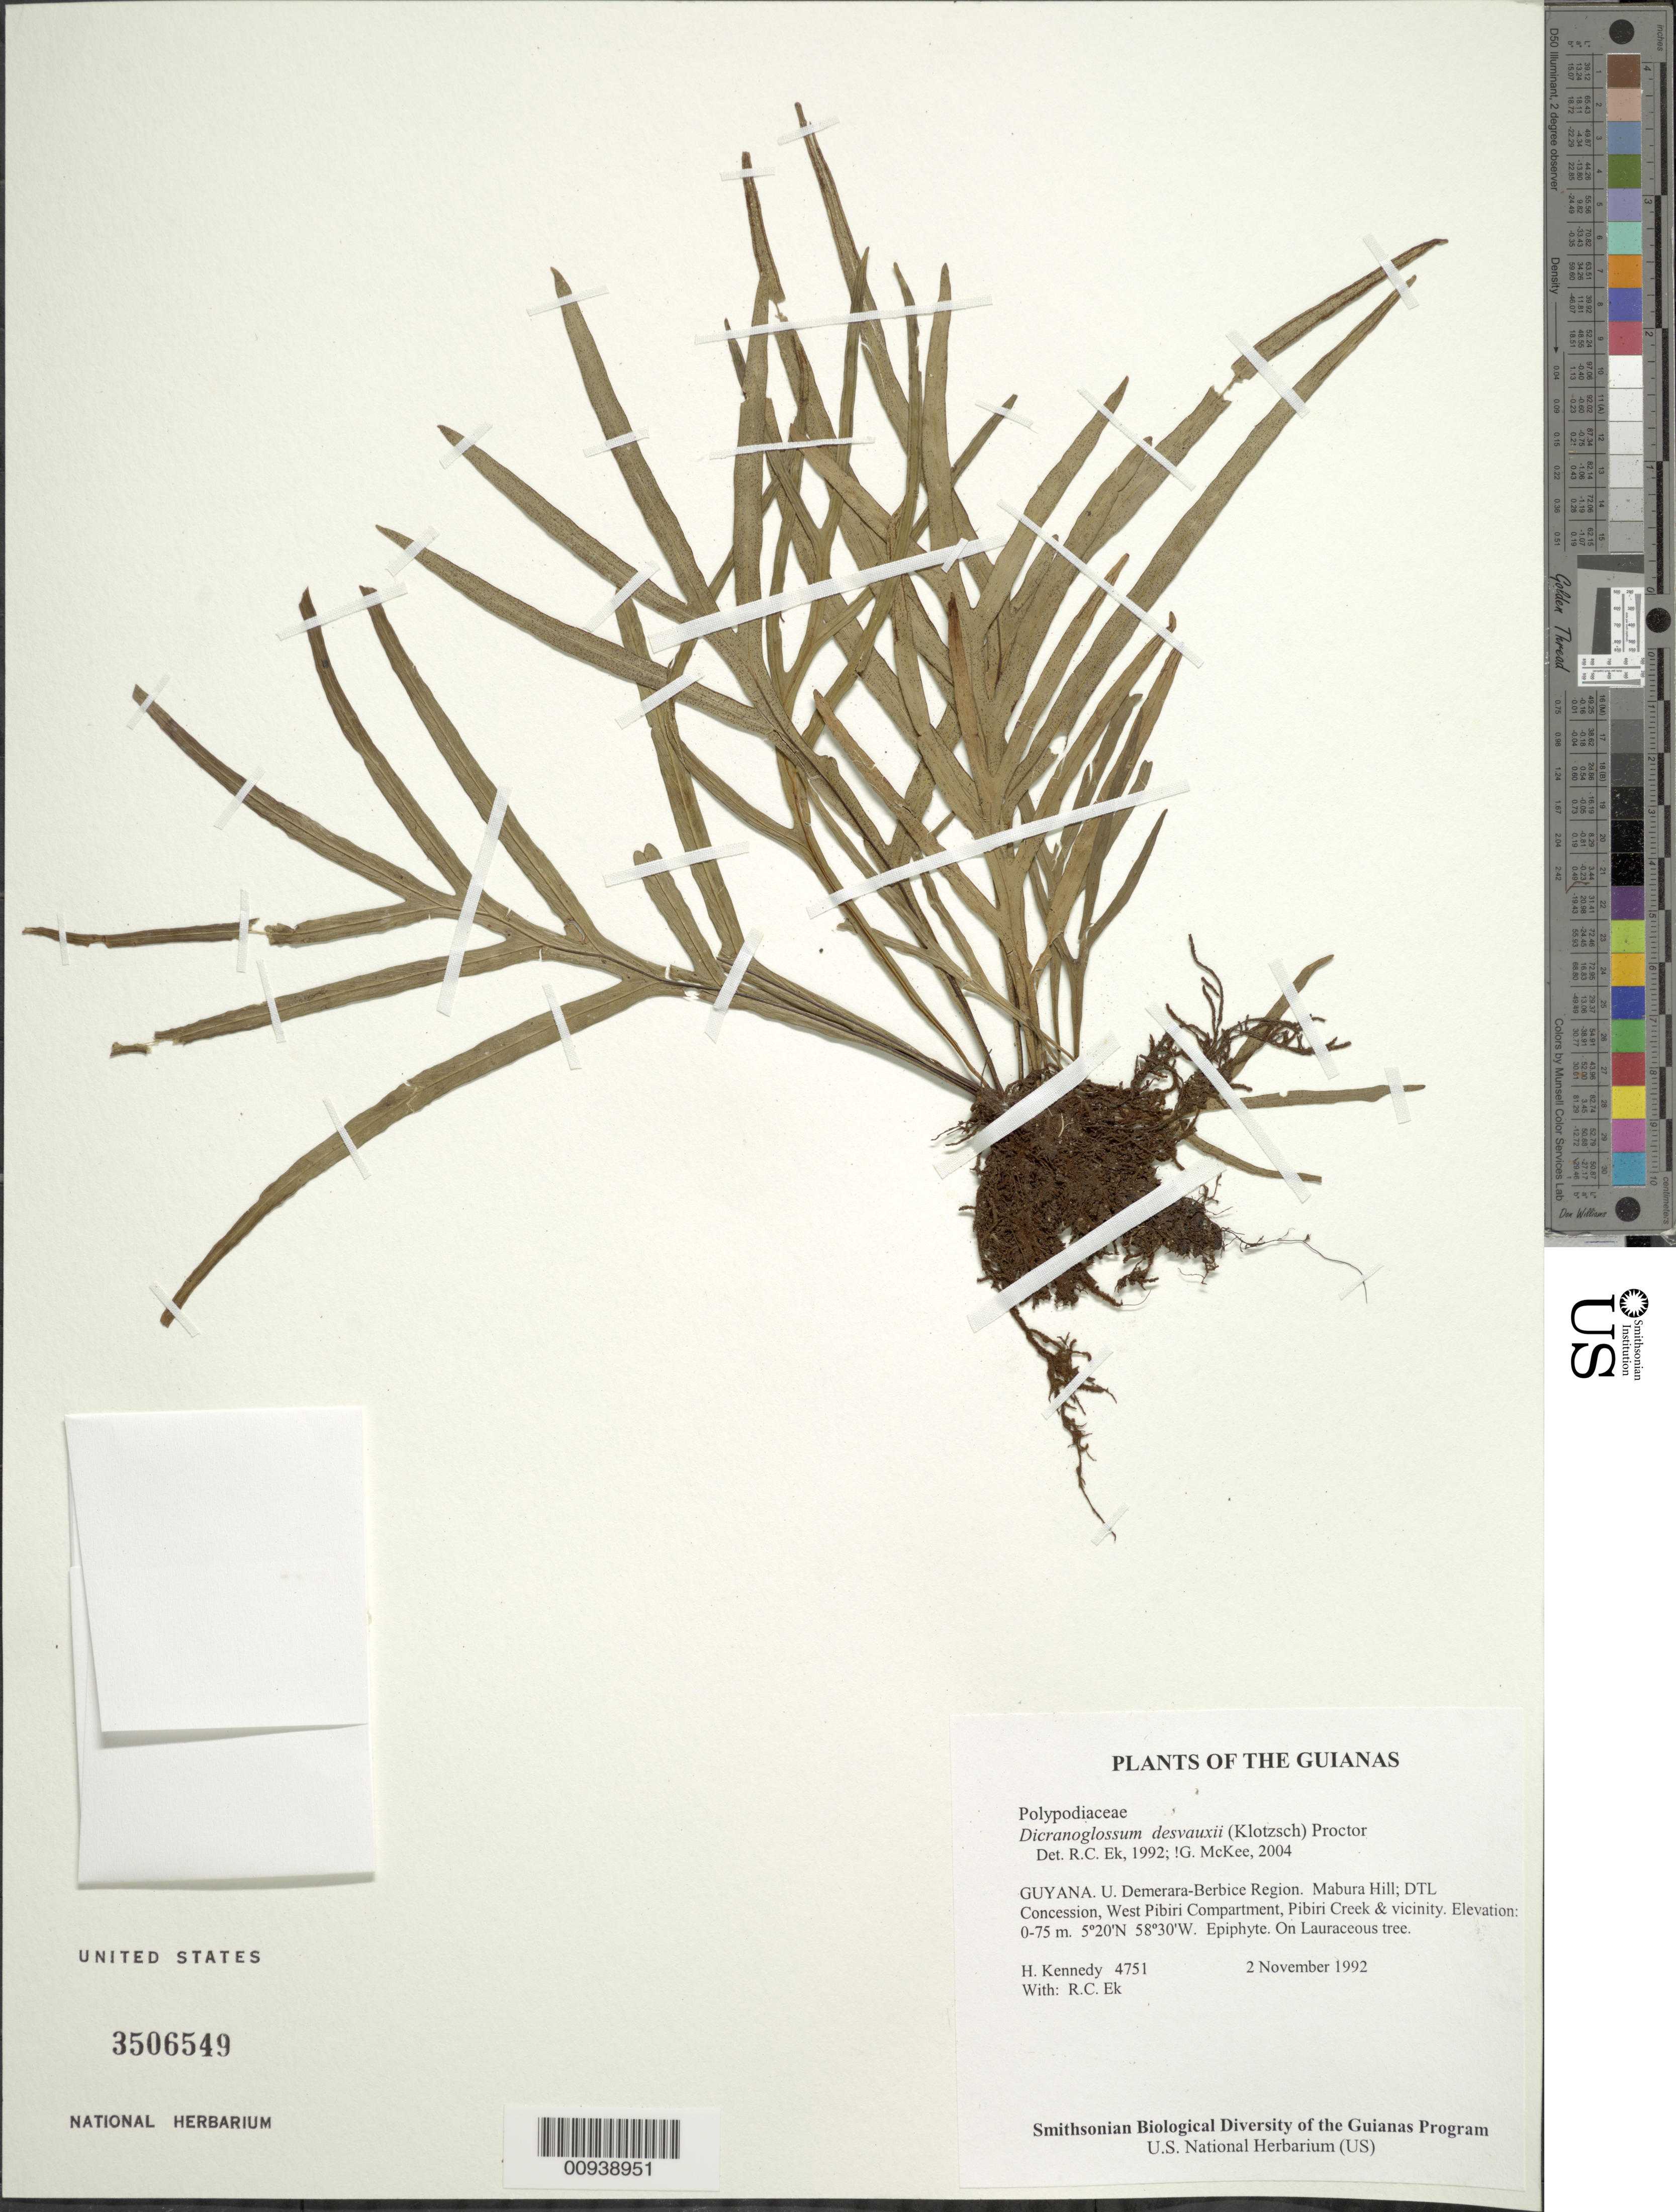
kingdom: Plantae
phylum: Tracheophyta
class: Polypodiopsida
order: Polypodiales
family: Polypodiaceae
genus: Pleopeltis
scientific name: Pleopeltis desvauxii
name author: (Klotzsch) Salino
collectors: H. Kennedy & R. C. Ek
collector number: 4751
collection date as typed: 2 November 1992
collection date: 1992-11-02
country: Guyana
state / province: U. Demerara-Berbice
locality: Mabura Hill; DTL Concession, West Pibiri Compartment, Pibiri Creek & vicinity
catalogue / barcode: US 3506549